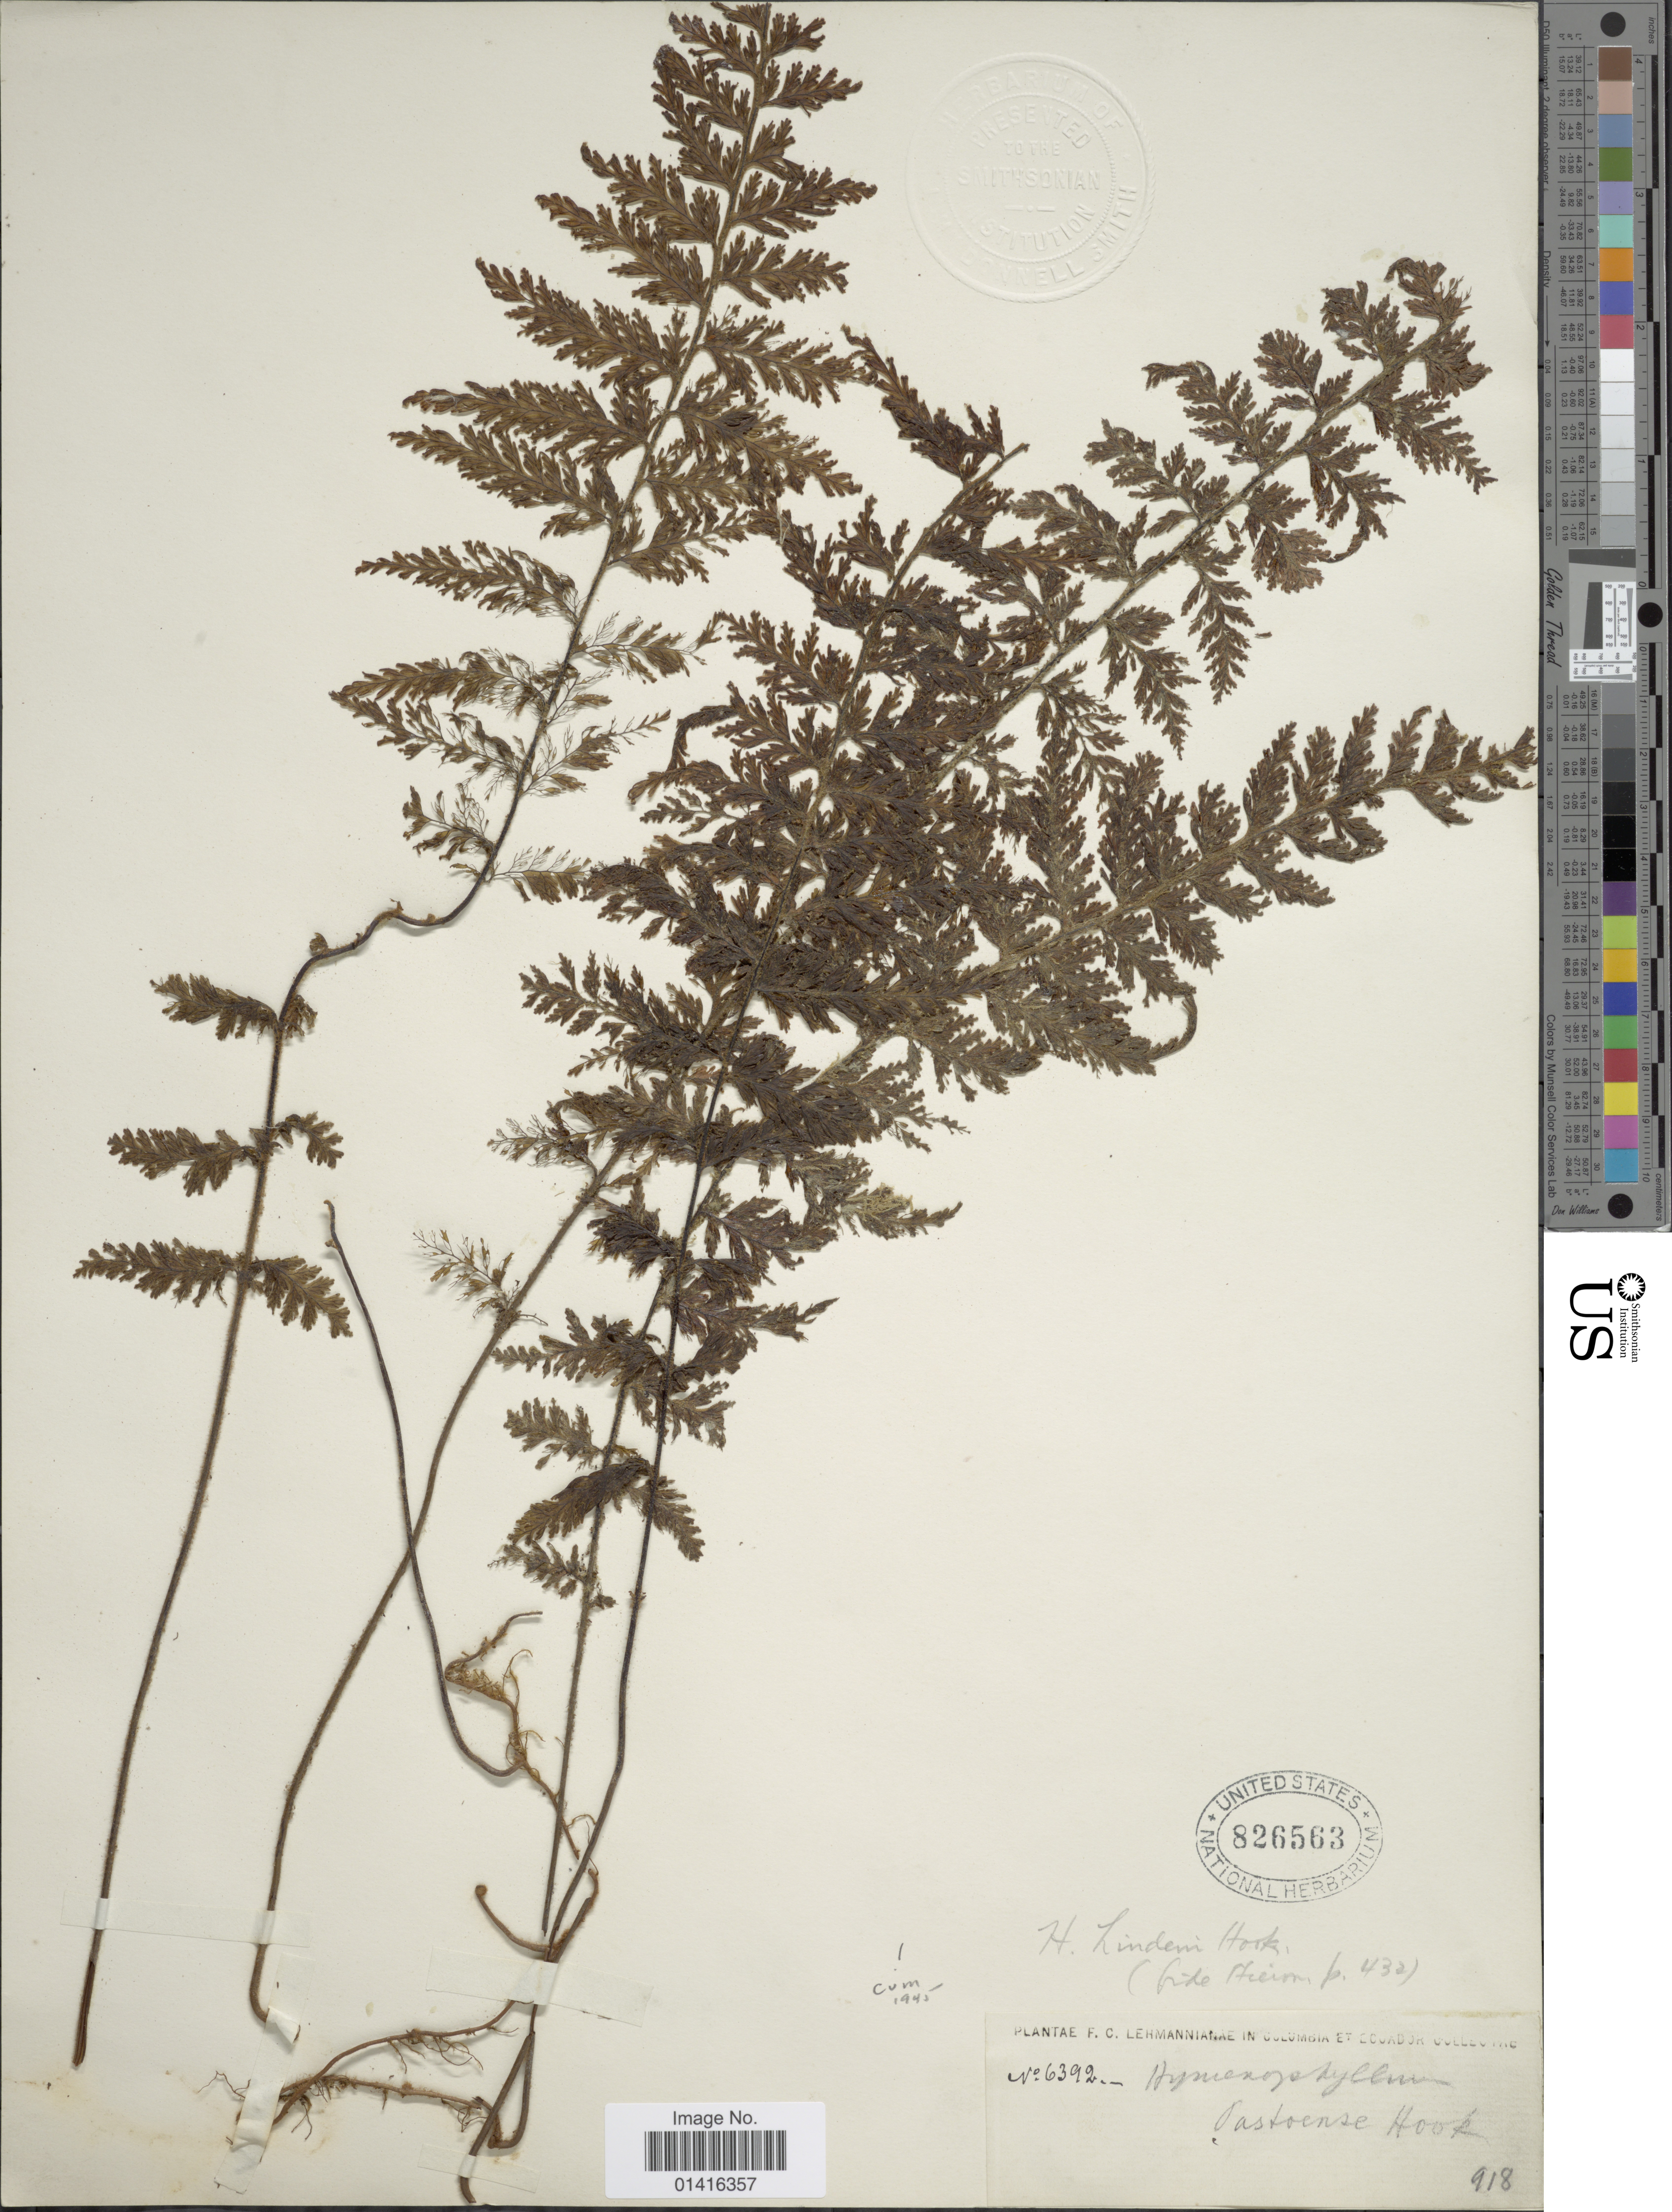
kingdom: Plantae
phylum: Tracheophyta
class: Polypodiopsida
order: Hymenophyllales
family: Hymenophyllaceae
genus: Hymenophyllum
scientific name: Hymenophyllum lindenii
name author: Hook.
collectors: F. C. Lehmann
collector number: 6392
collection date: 1945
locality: Columbia et Ecuador.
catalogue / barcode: US 826563